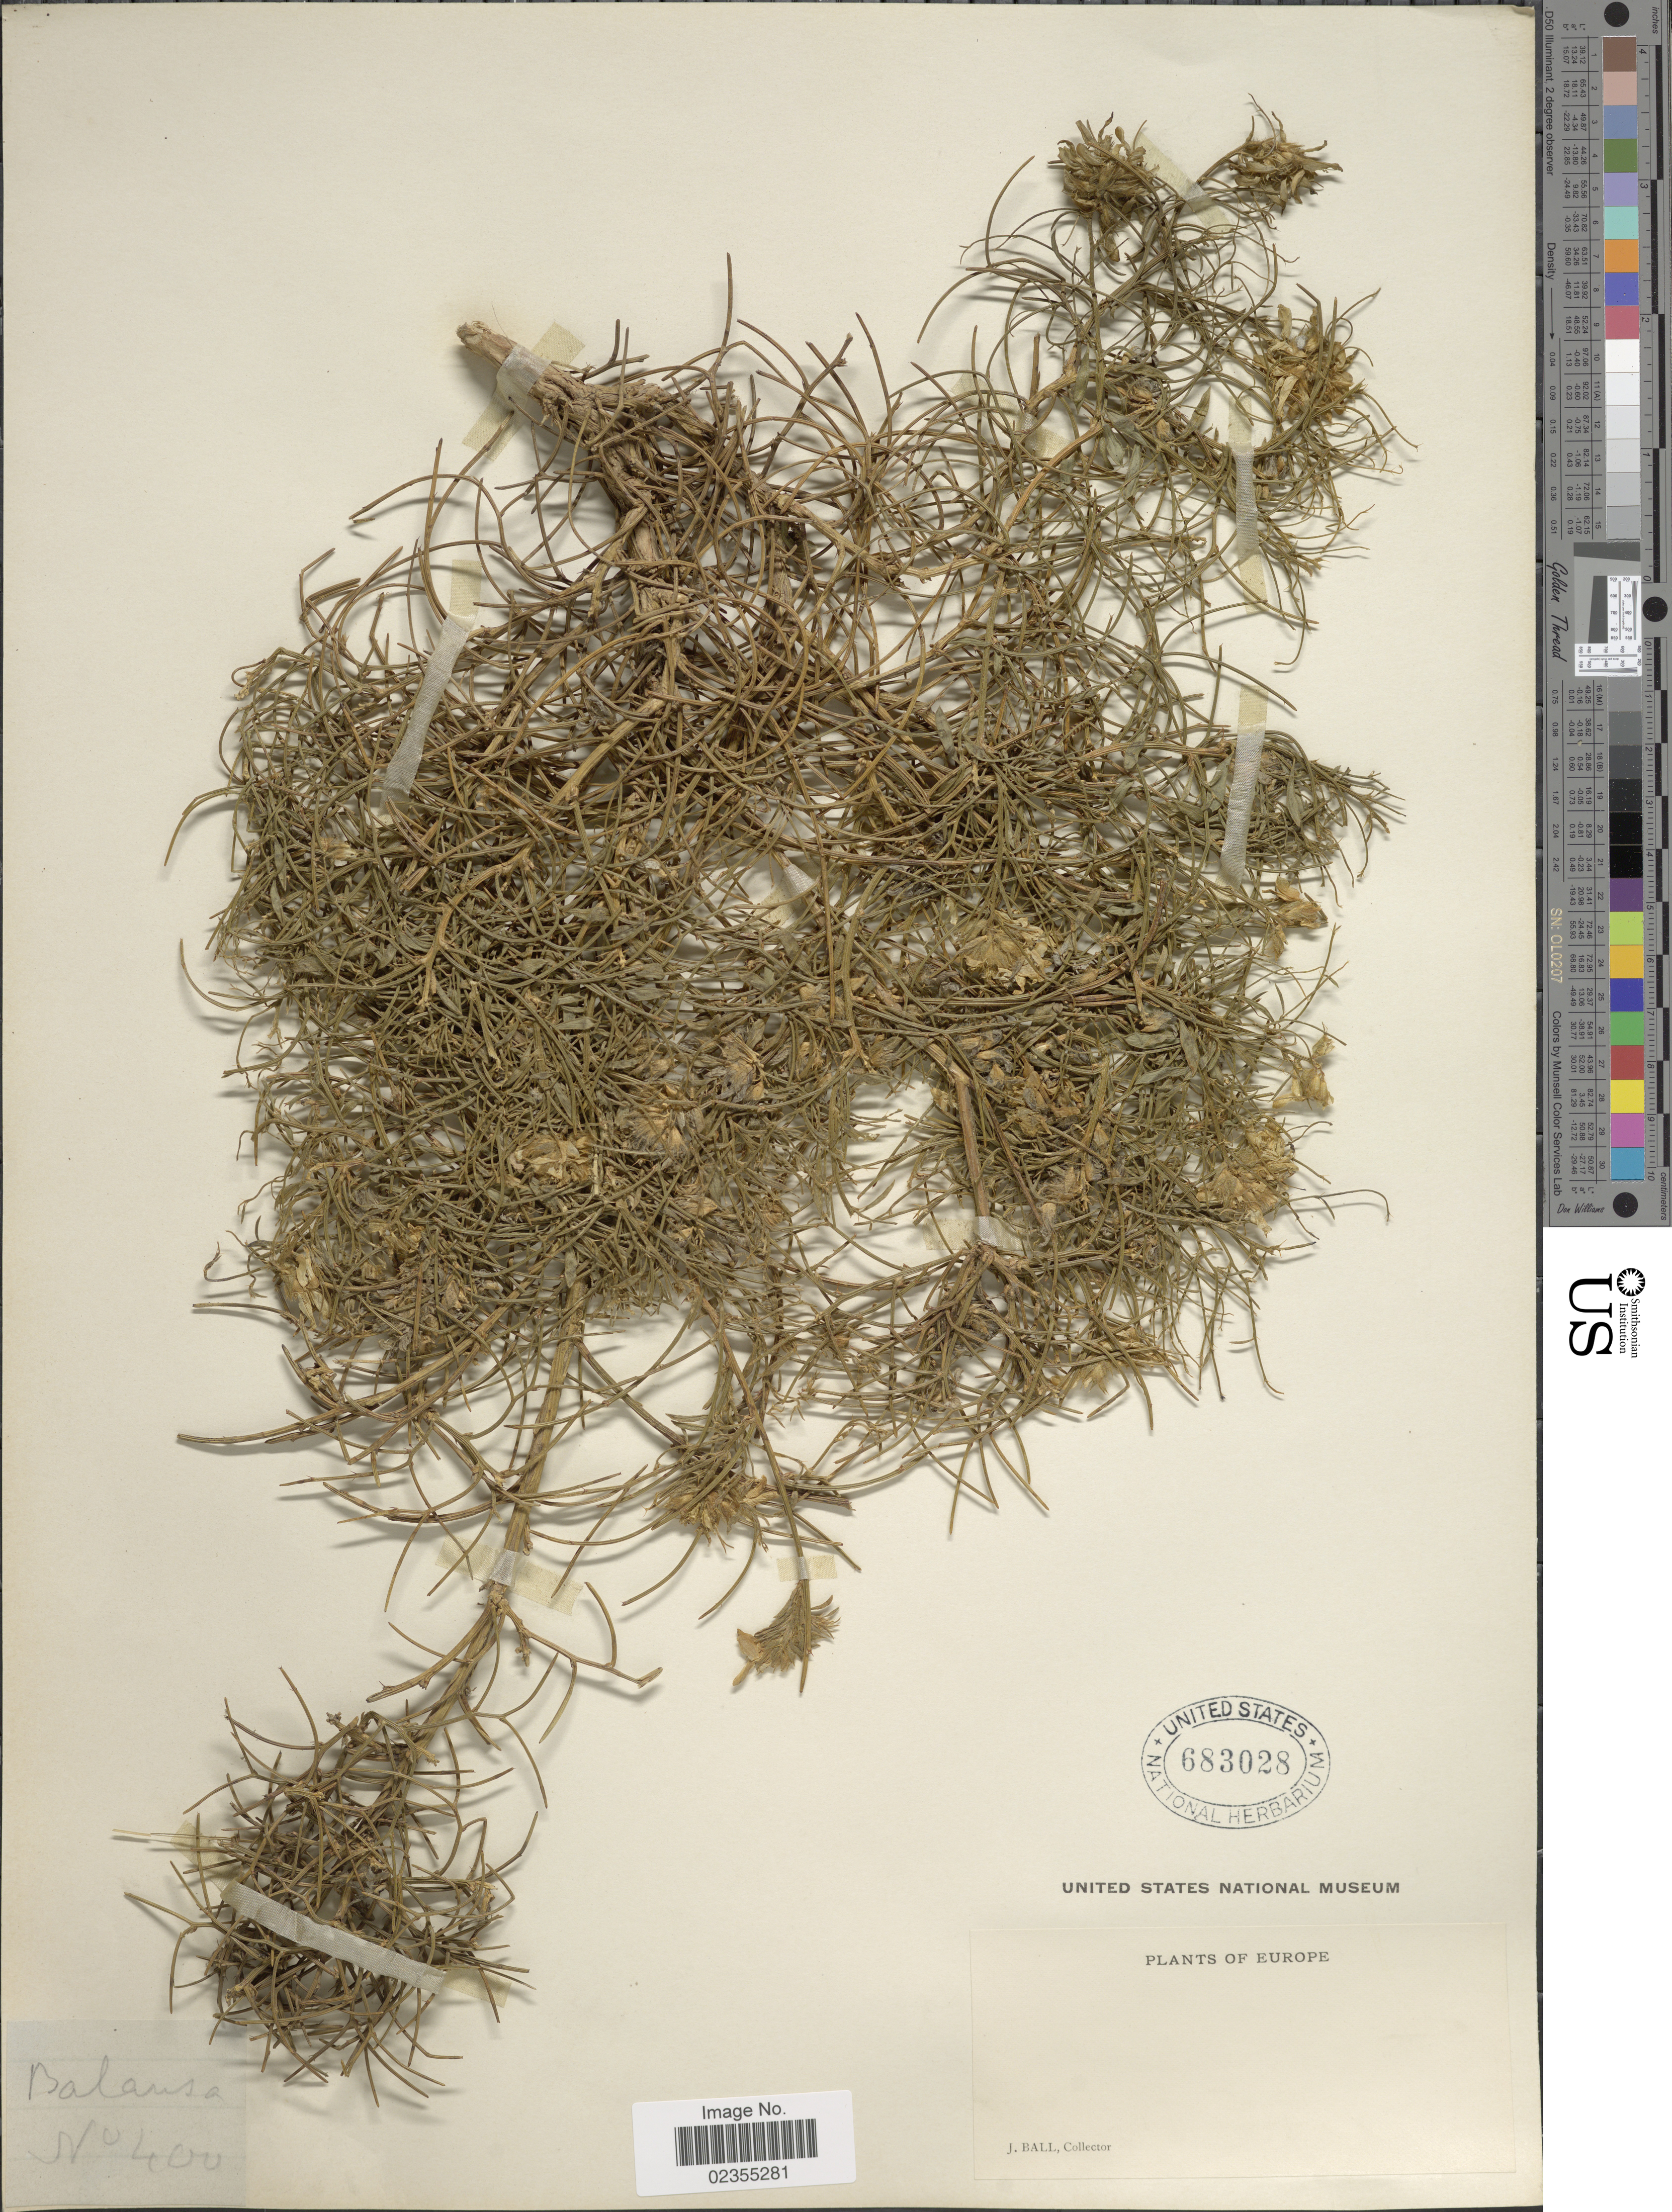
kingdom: Plantae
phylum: Tracheophyta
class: Magnoliopsida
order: Fabales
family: Fabaceae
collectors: -. Balansa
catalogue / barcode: US 683028